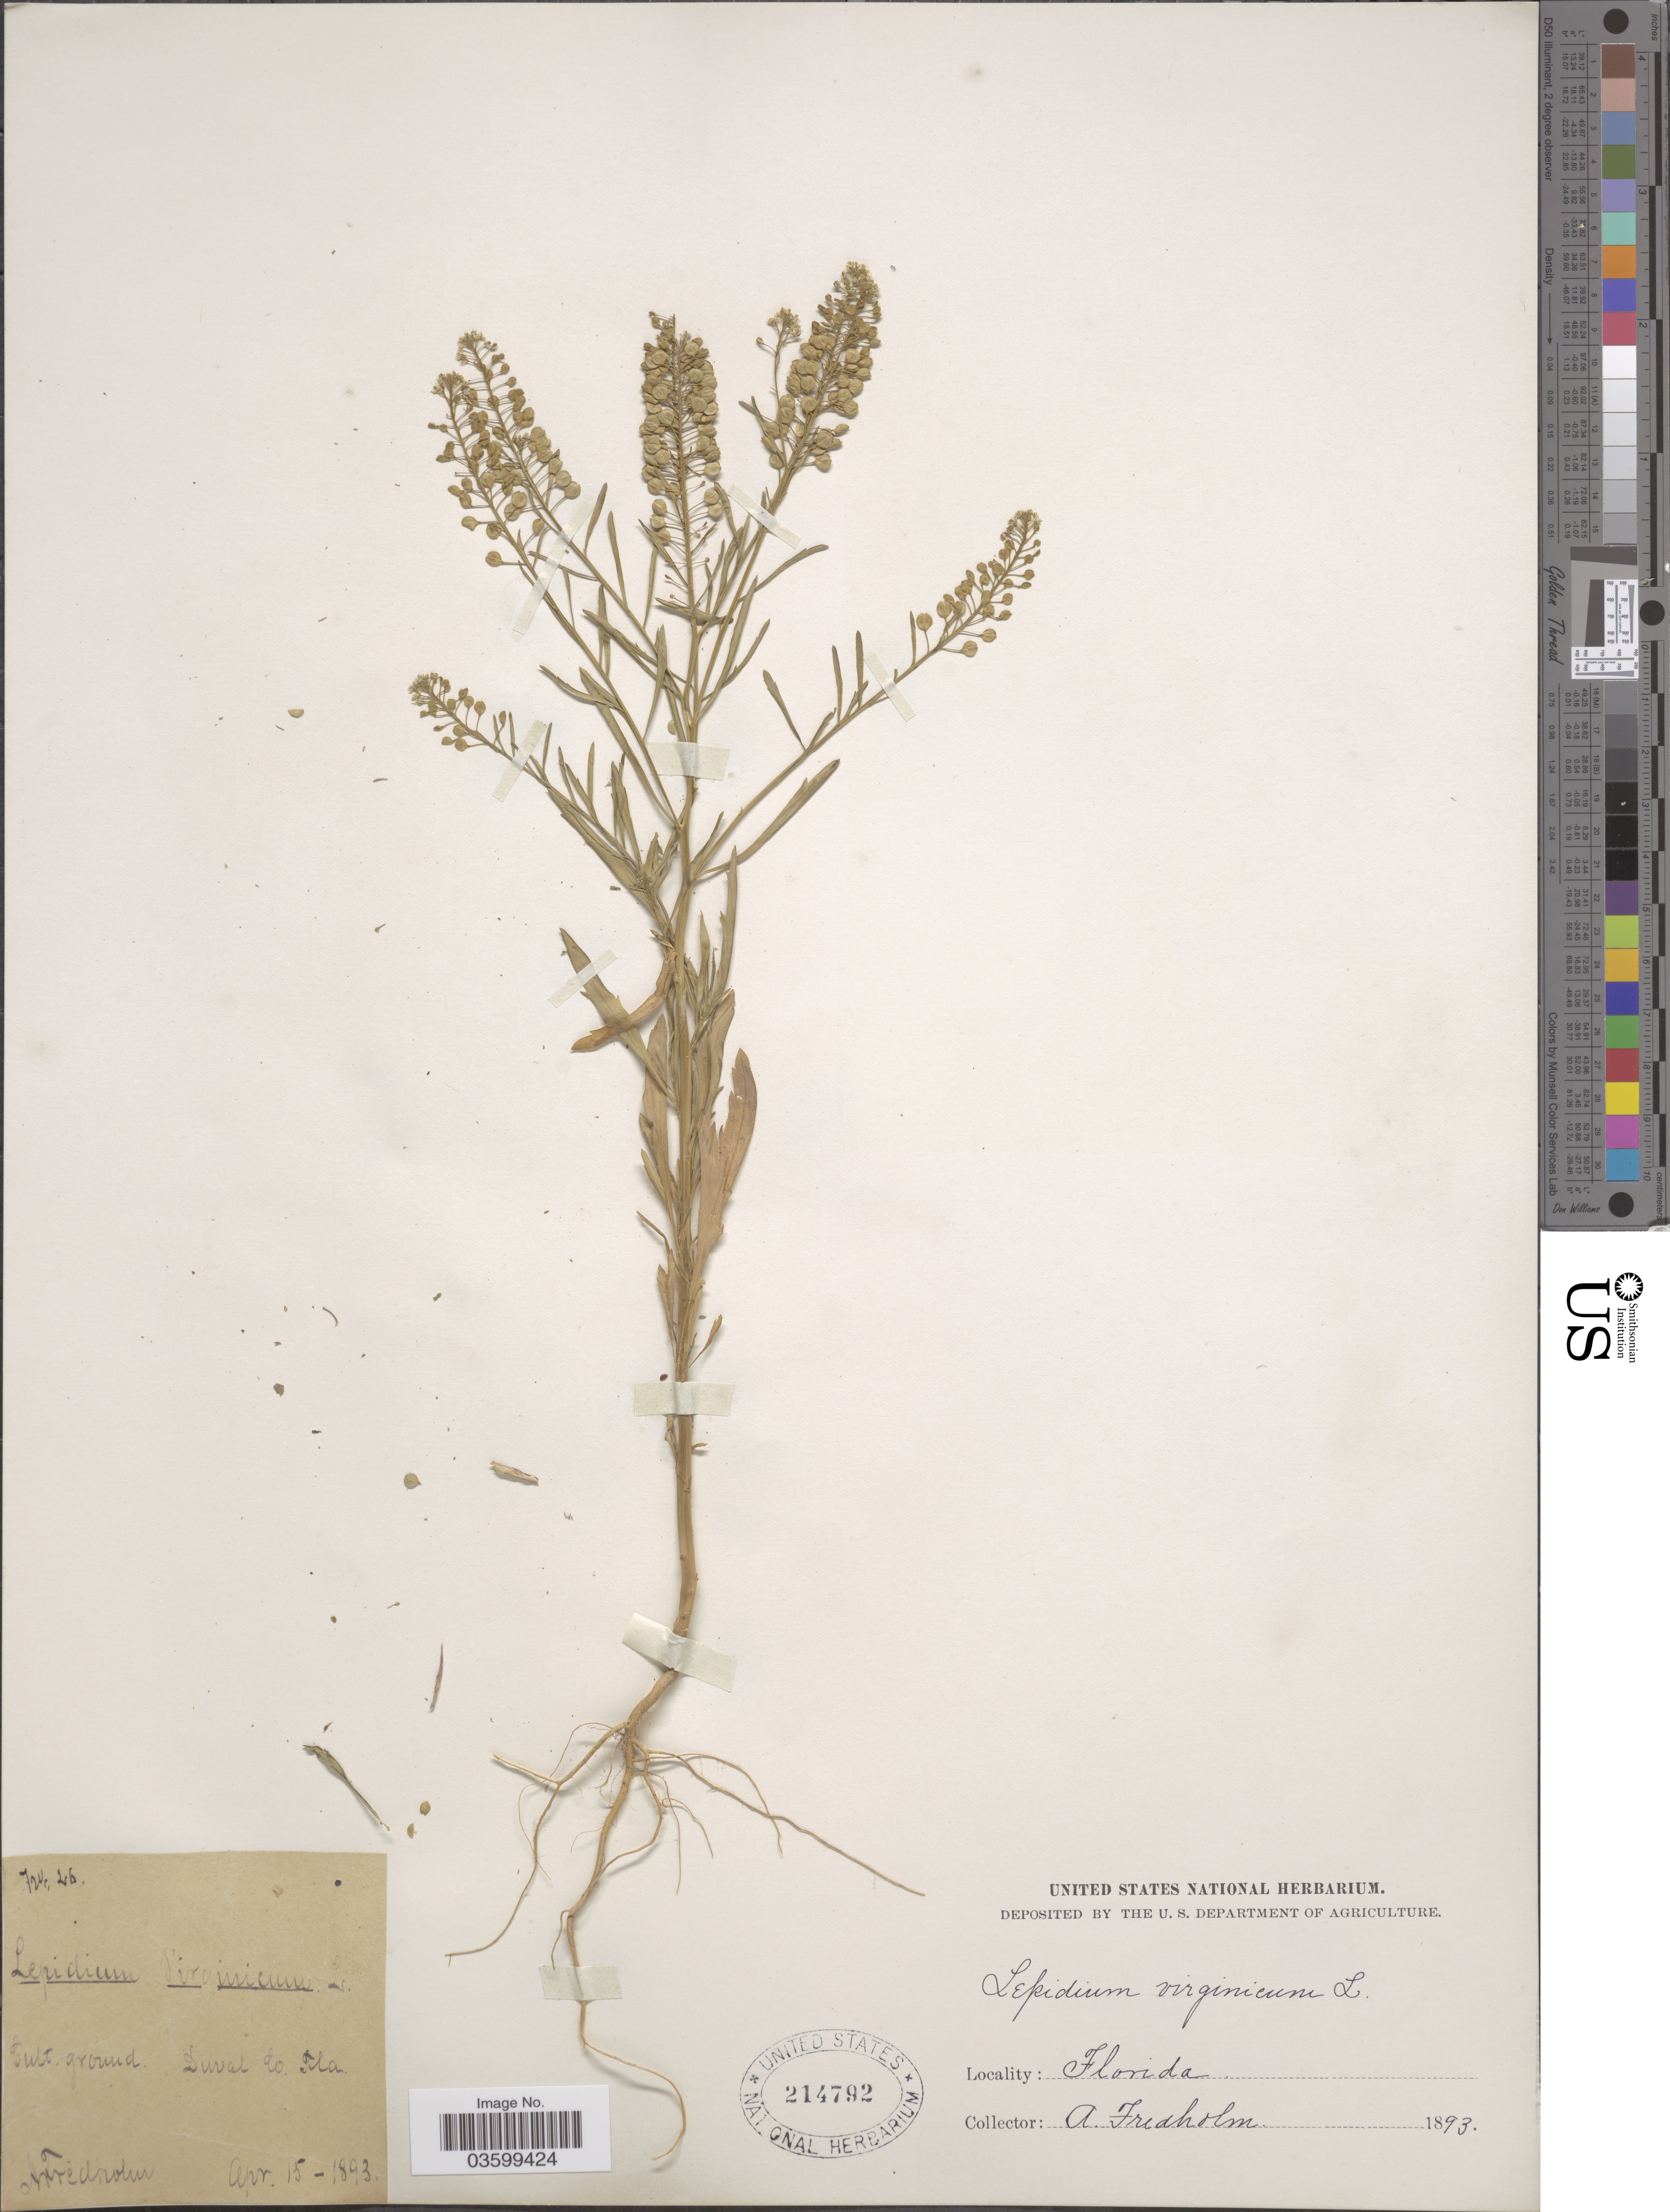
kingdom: Plantae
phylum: Tracheophyta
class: Magnoliopsida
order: Brassicales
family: Brassicaceae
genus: Lepidium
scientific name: Lepidium virginicum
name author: L.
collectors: A. Fredholm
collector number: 26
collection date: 1893-04-15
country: United States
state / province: Florida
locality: Duval Co.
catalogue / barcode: US 214792